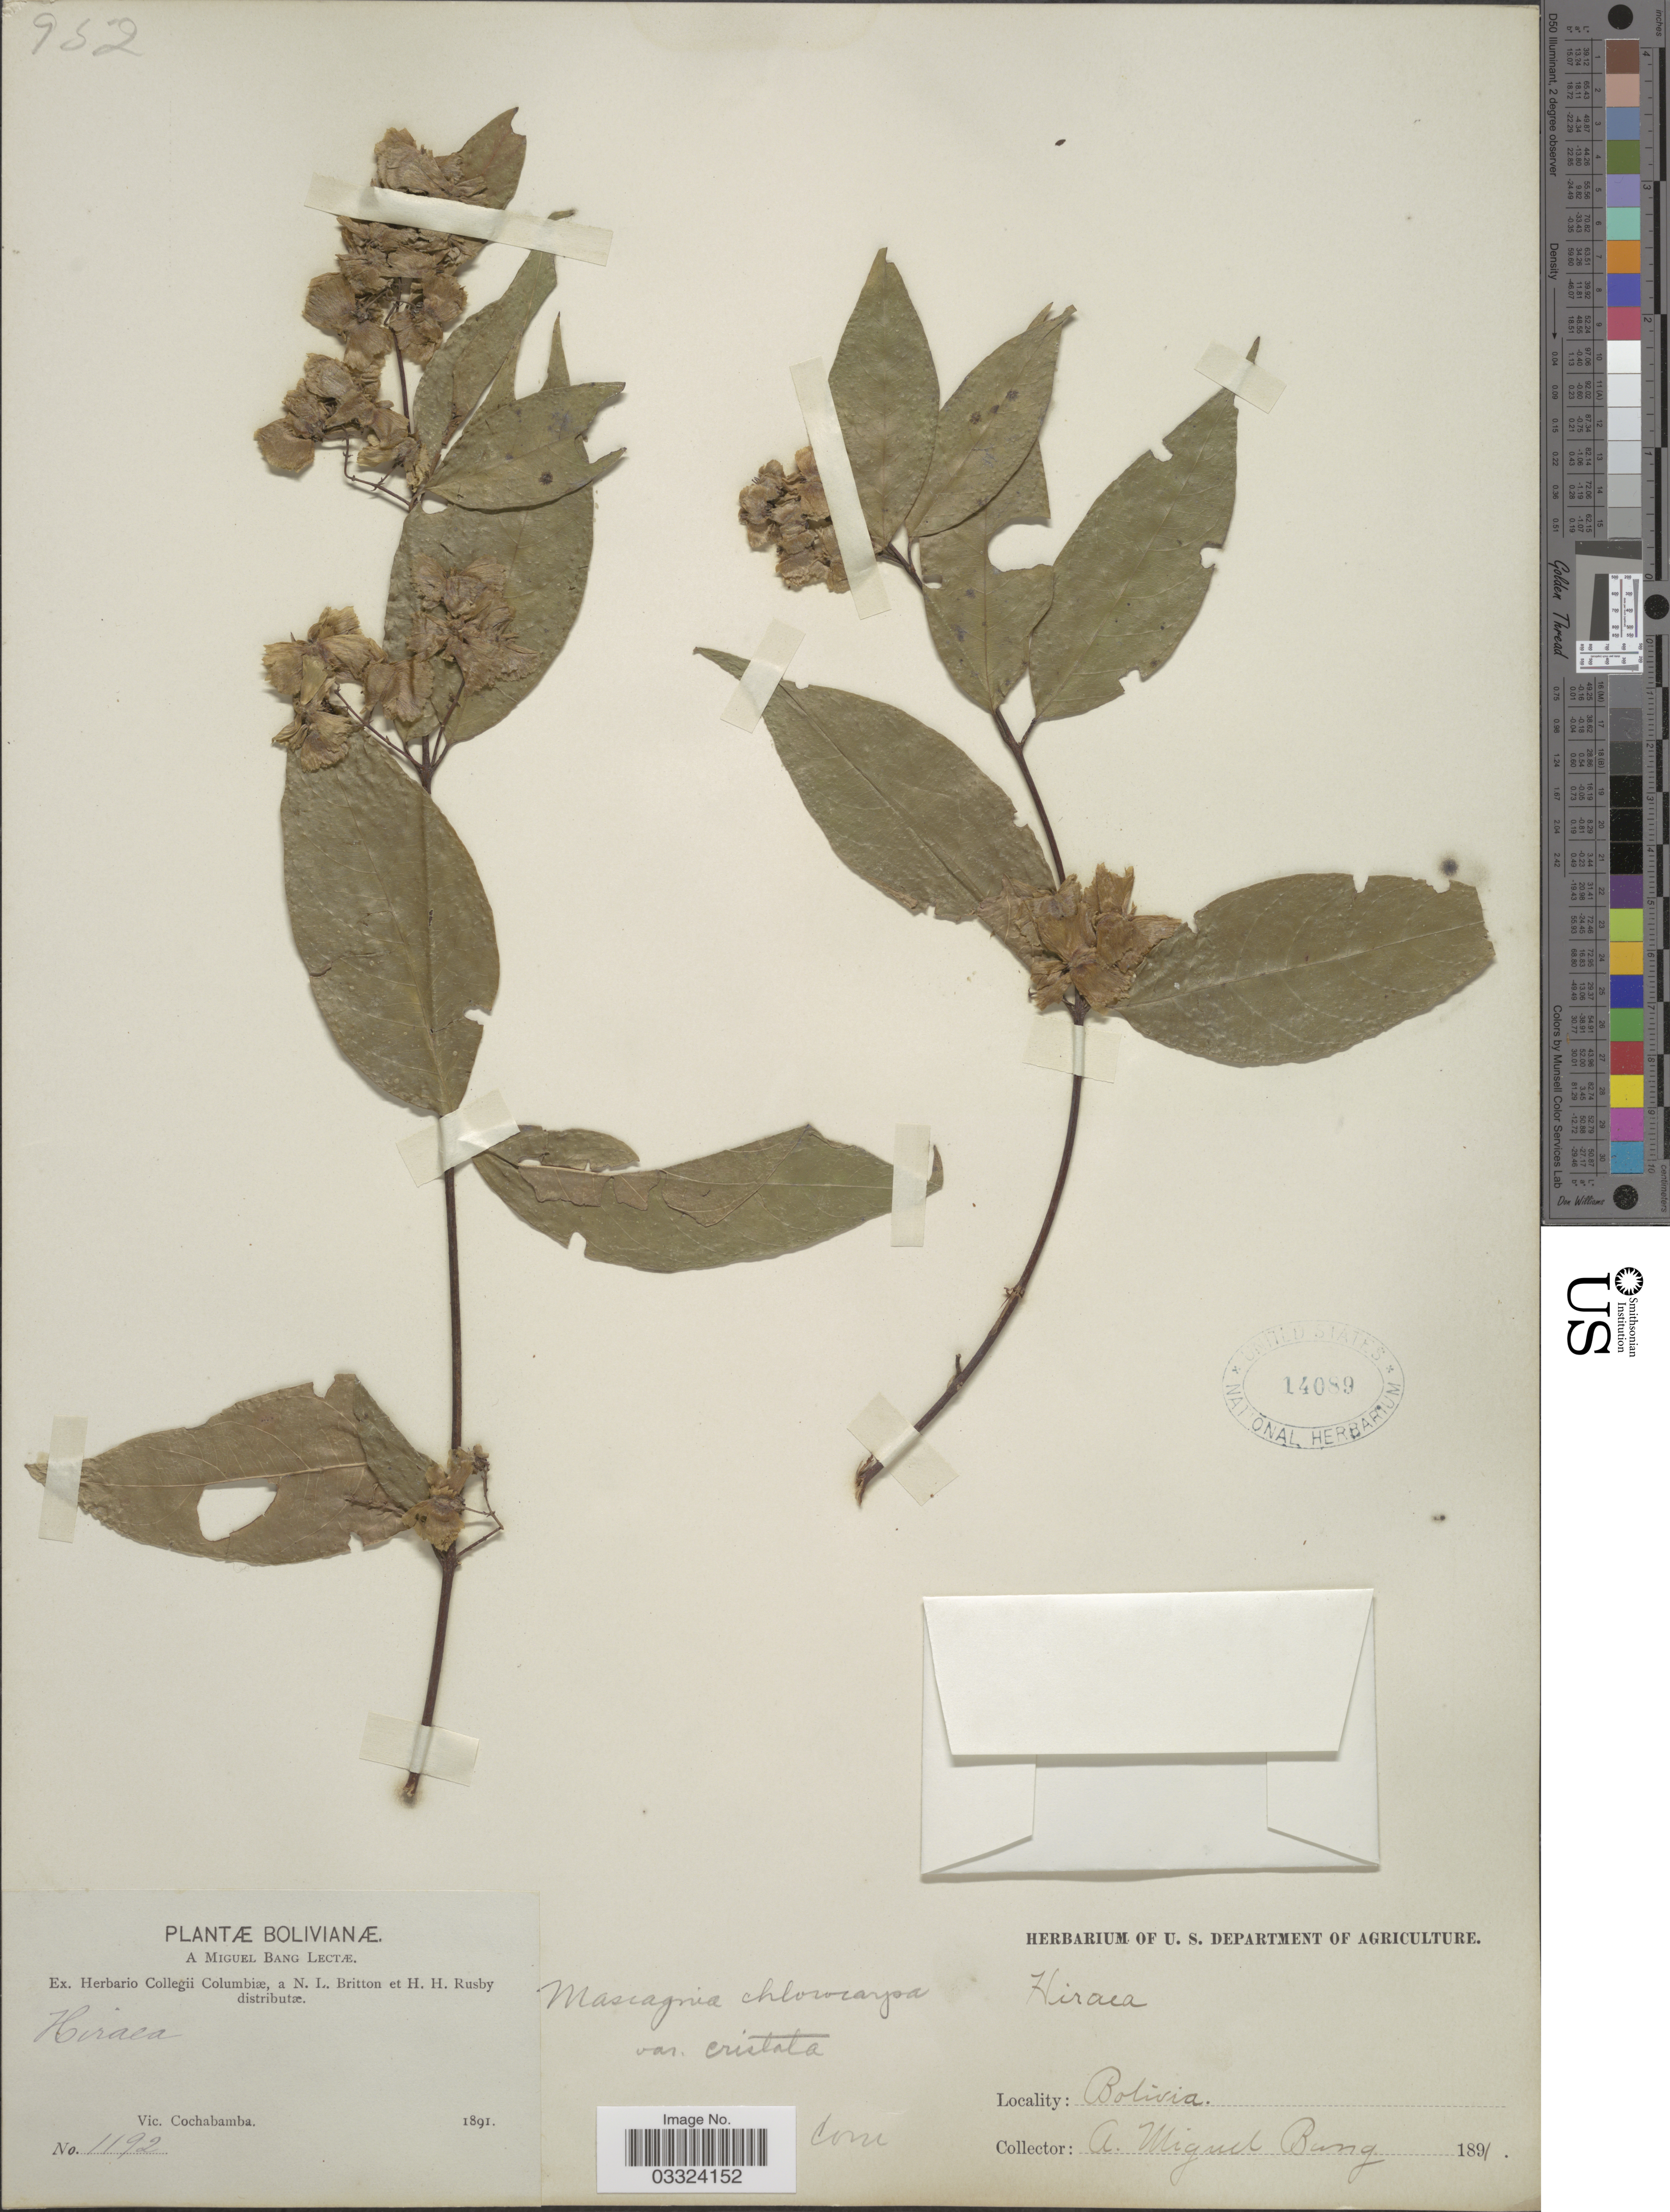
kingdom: Plantae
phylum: Tracheophyta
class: Magnoliopsida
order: Malpighiales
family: Malpighiaceae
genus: Carolus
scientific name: Carolus chlorocarpus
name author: (A. Juss.) W.R. Anderson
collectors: M. Bang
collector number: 1192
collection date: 1891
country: Bolivia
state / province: Cochabamba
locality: Vic. Cochabamba.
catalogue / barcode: US 14089